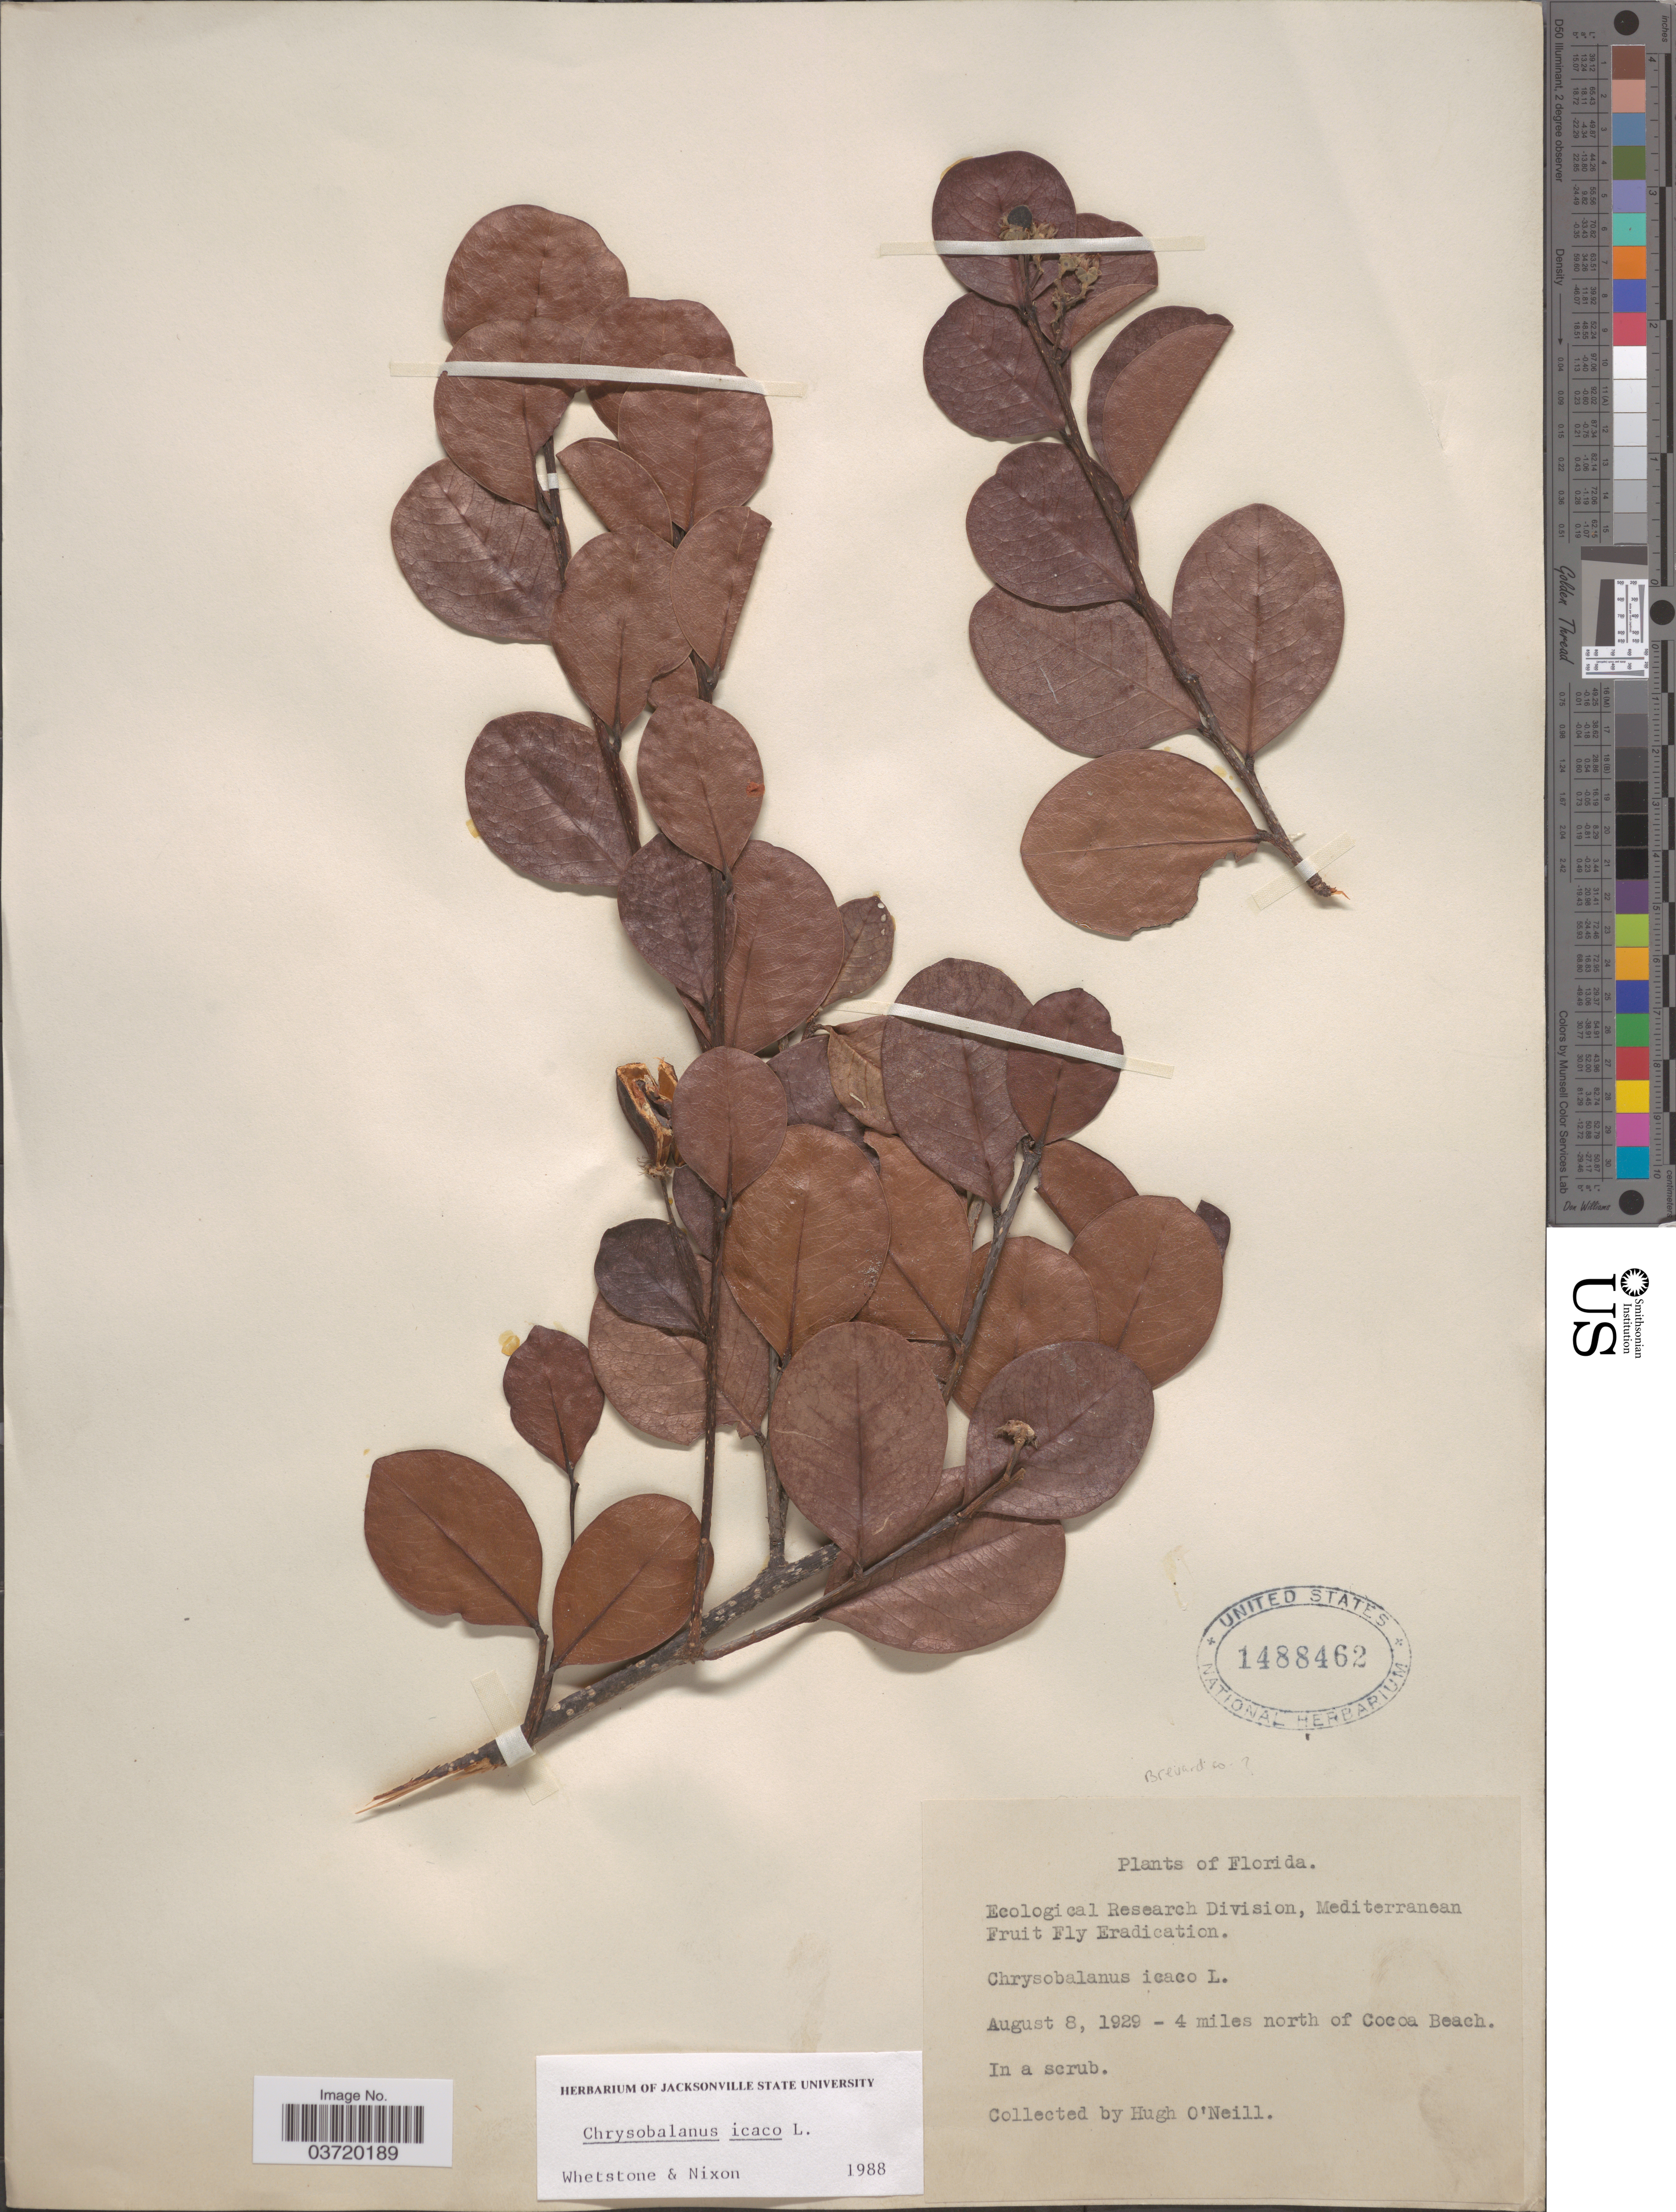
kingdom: Plantae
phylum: Tracheophyta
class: Magnoliopsida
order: Malpighiales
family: Chrysobalanaceae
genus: Chrysobalanus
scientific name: Chrysobalanus icaco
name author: L.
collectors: H. O'Neill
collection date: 1929-08-08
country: United States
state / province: Florida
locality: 4 miles north of Cocao Beach.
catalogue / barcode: US 1488462